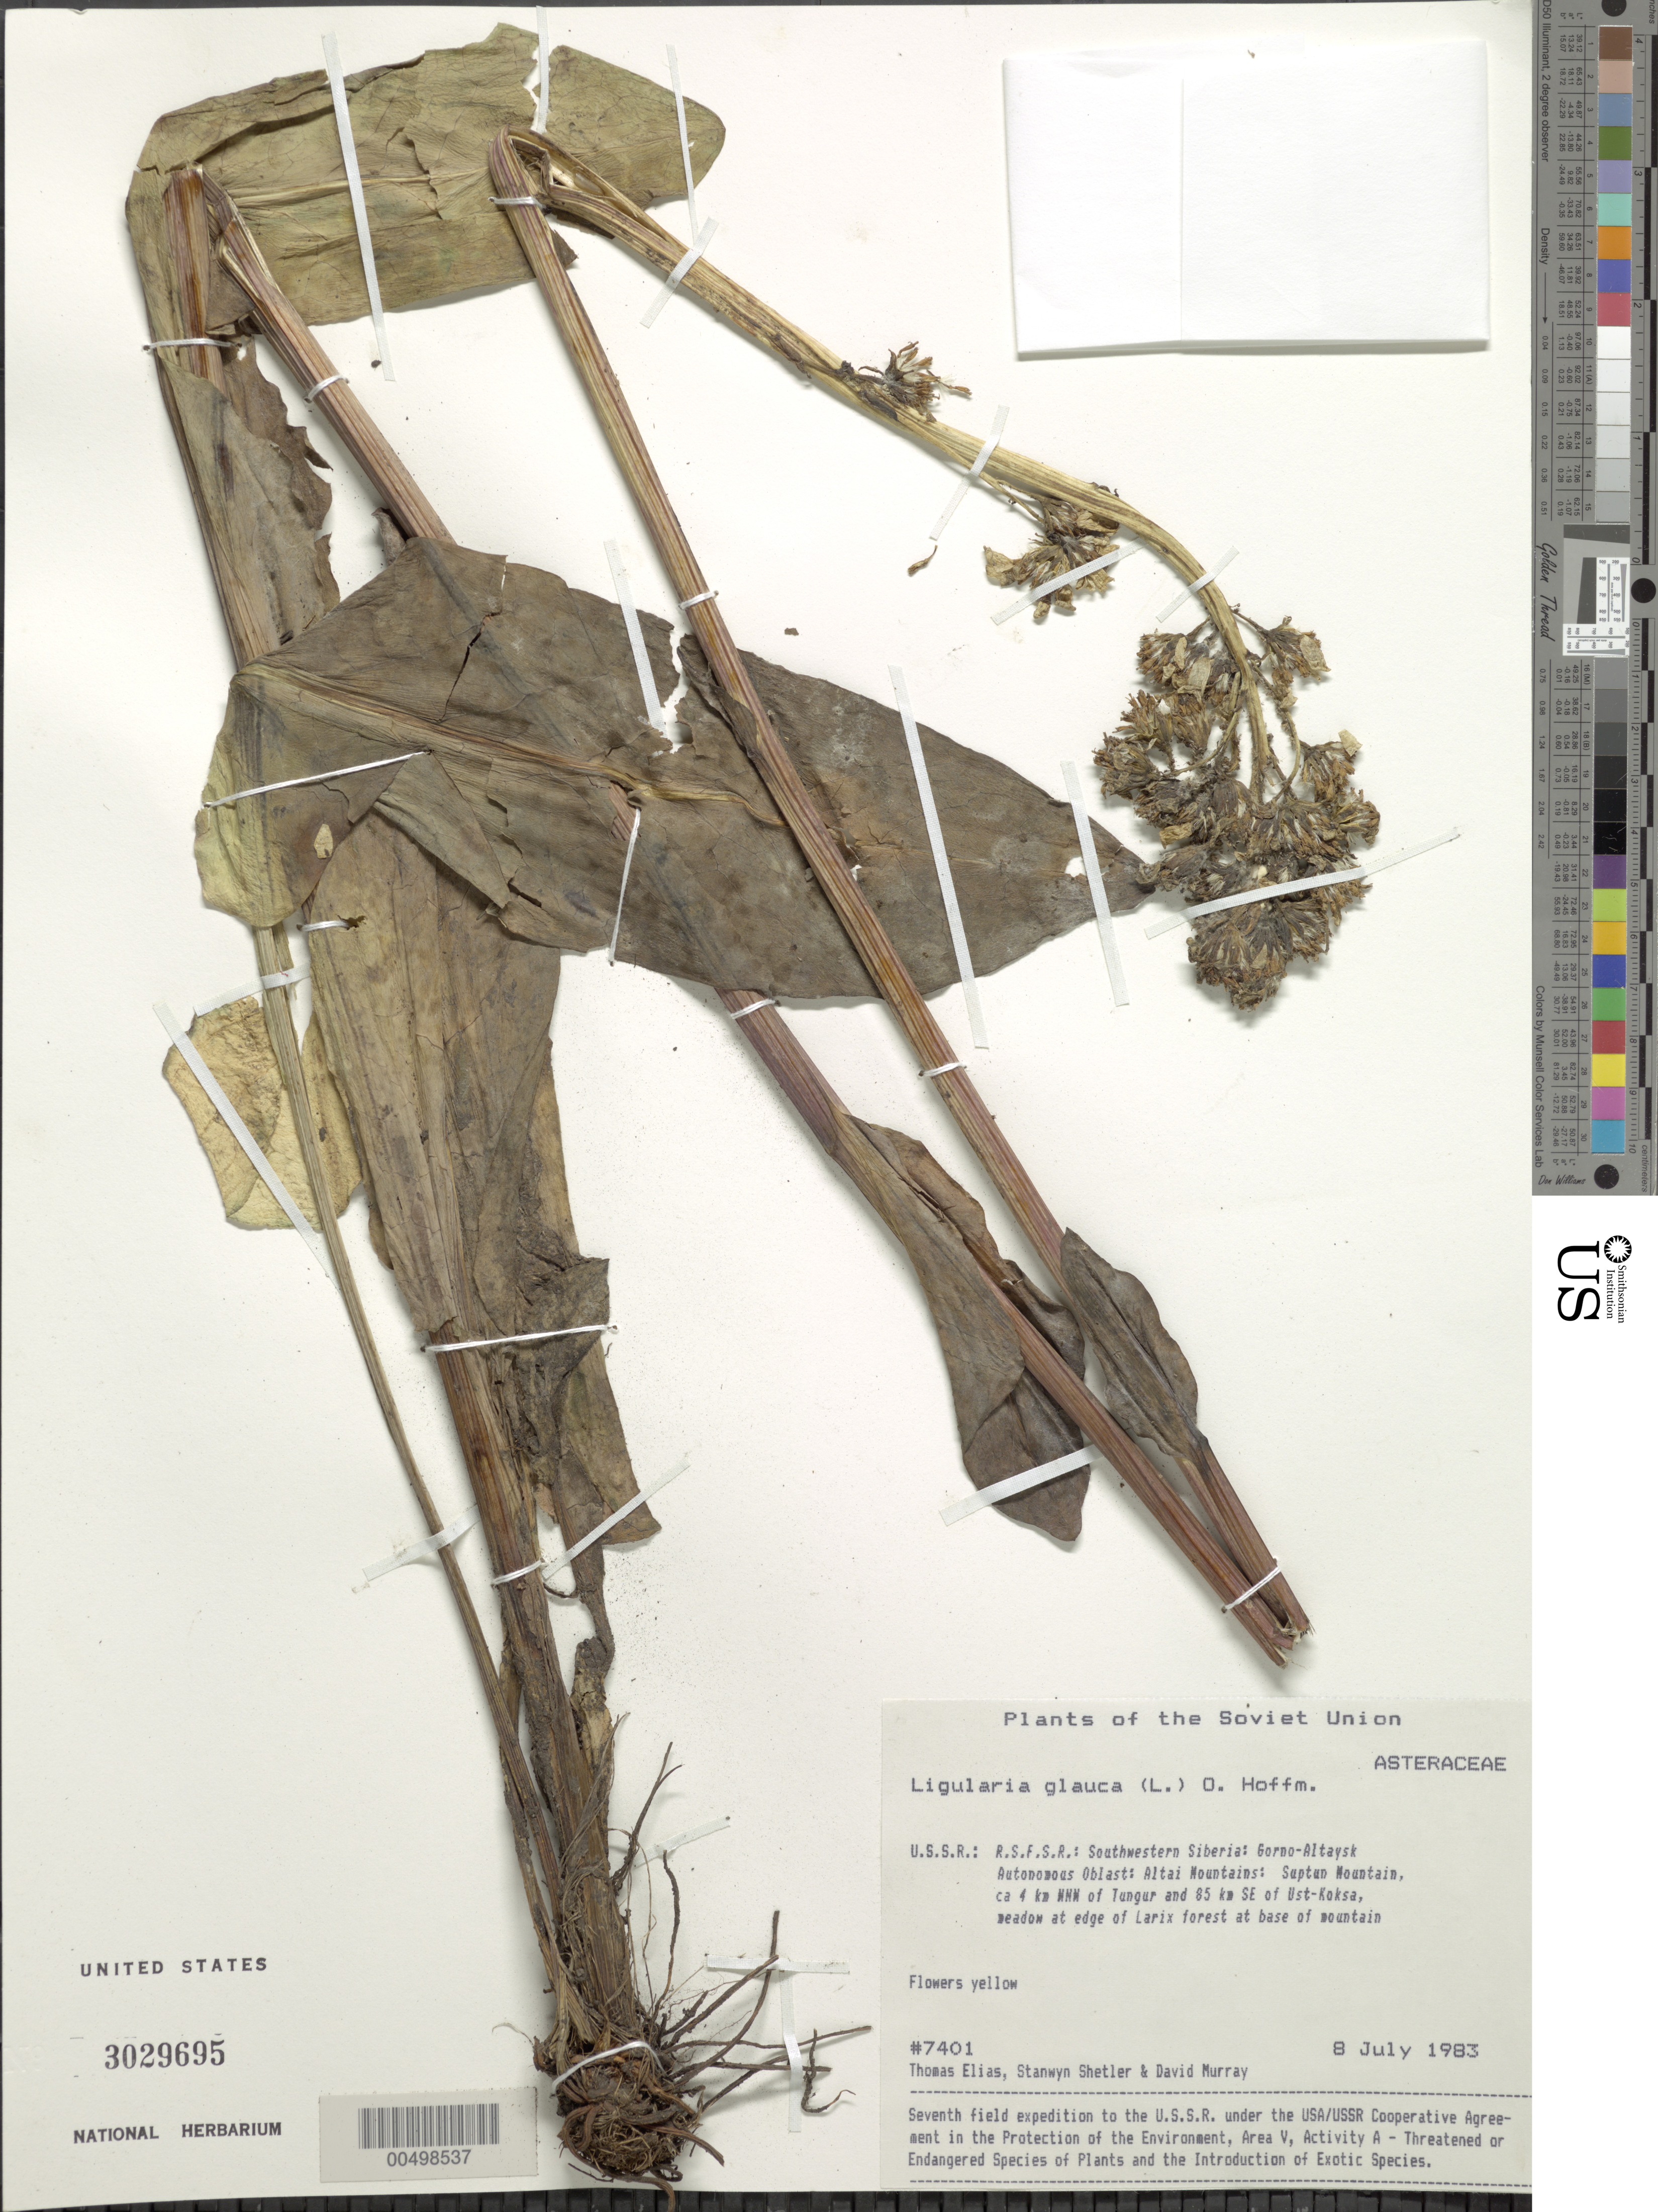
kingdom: Plantae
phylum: Tracheophyta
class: Magnoliopsida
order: Asterales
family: Asteraceae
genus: Ligularia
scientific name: Ligularia glauca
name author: (L.) O. Hoffm.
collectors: T. Elias, S. Shetler & D. F. Murray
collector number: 7401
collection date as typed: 08 Jul 1983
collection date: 1983-07-08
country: Russian Federation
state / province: Altai Republic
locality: Altai Mountains, Suptun Mountain, ca. 4 km WNW of Tungur and 85 km SE of Ust-Koksa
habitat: meadow at edge of Larix forest at base of mountain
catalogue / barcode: US 3029695